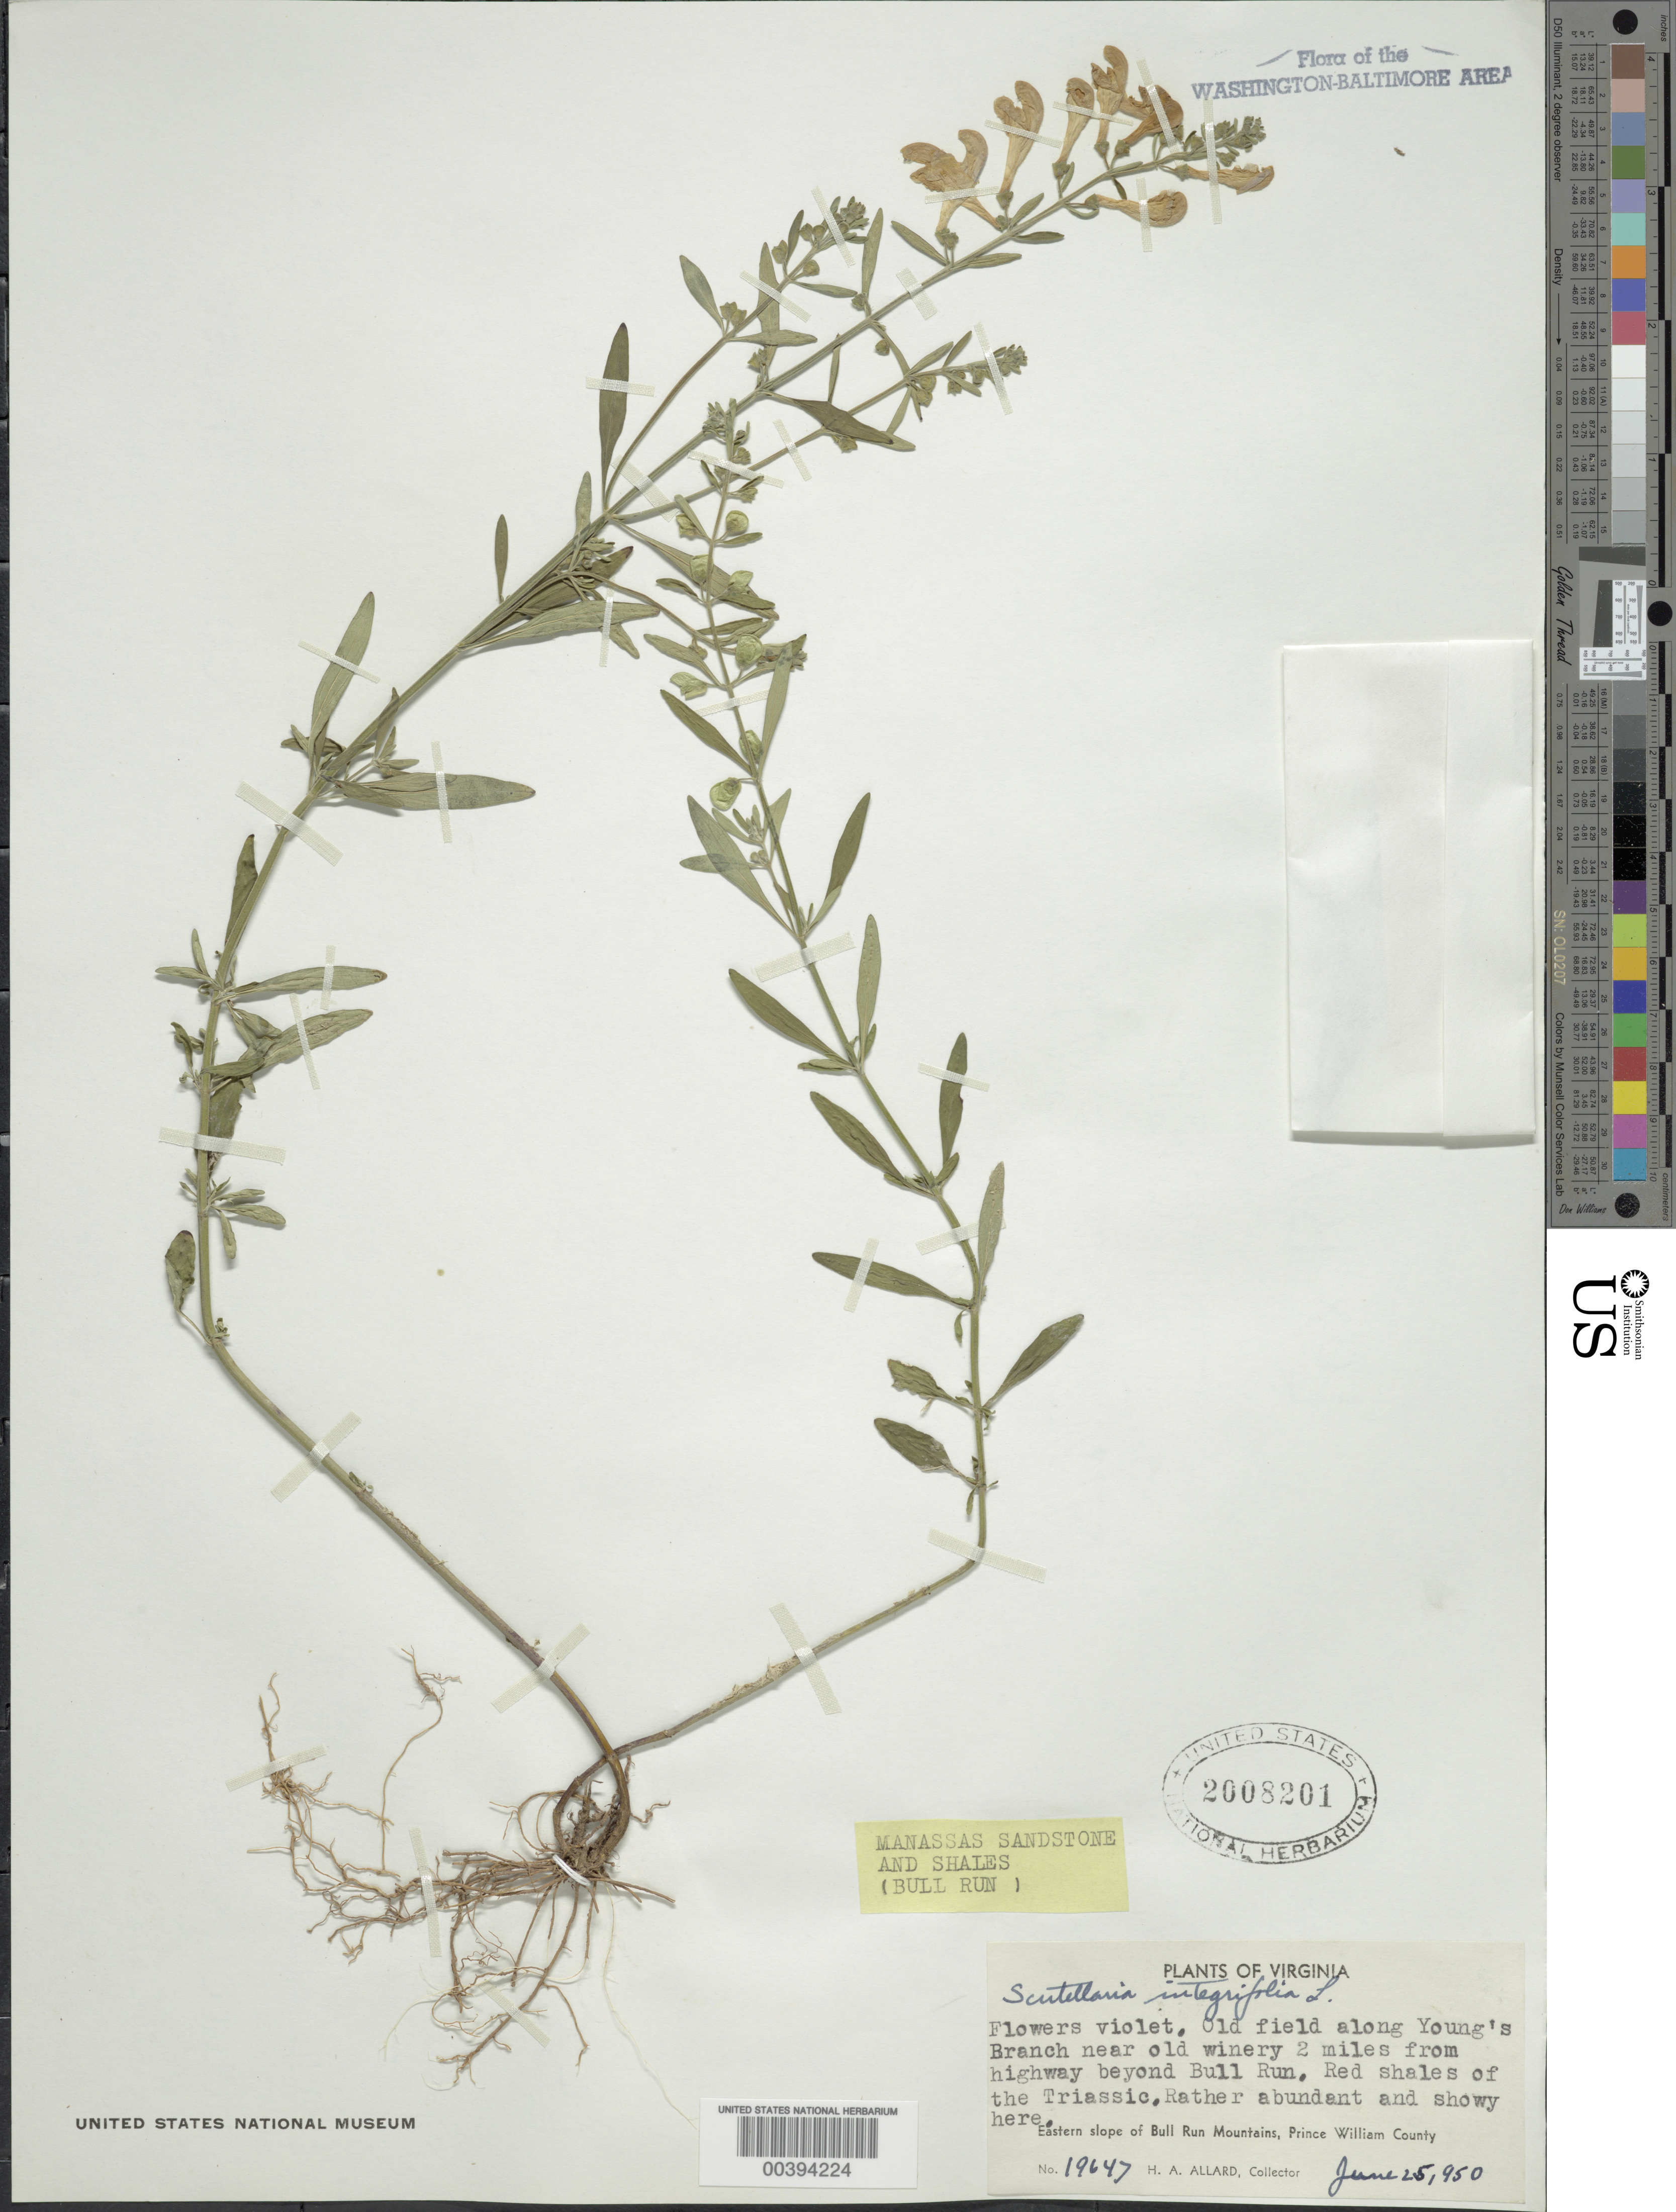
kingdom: Plantae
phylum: Tracheophyta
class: Magnoliopsida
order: Lamiales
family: Lamiaceae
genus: Scutellaria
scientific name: Scutellaria integrifolia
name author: L.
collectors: H. A. Allard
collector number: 19647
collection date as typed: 25 Jun 1950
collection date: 1950-06-25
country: United States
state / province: Virginia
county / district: Prince William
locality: Youngs Branch beyond Bull Run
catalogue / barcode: US 2008201